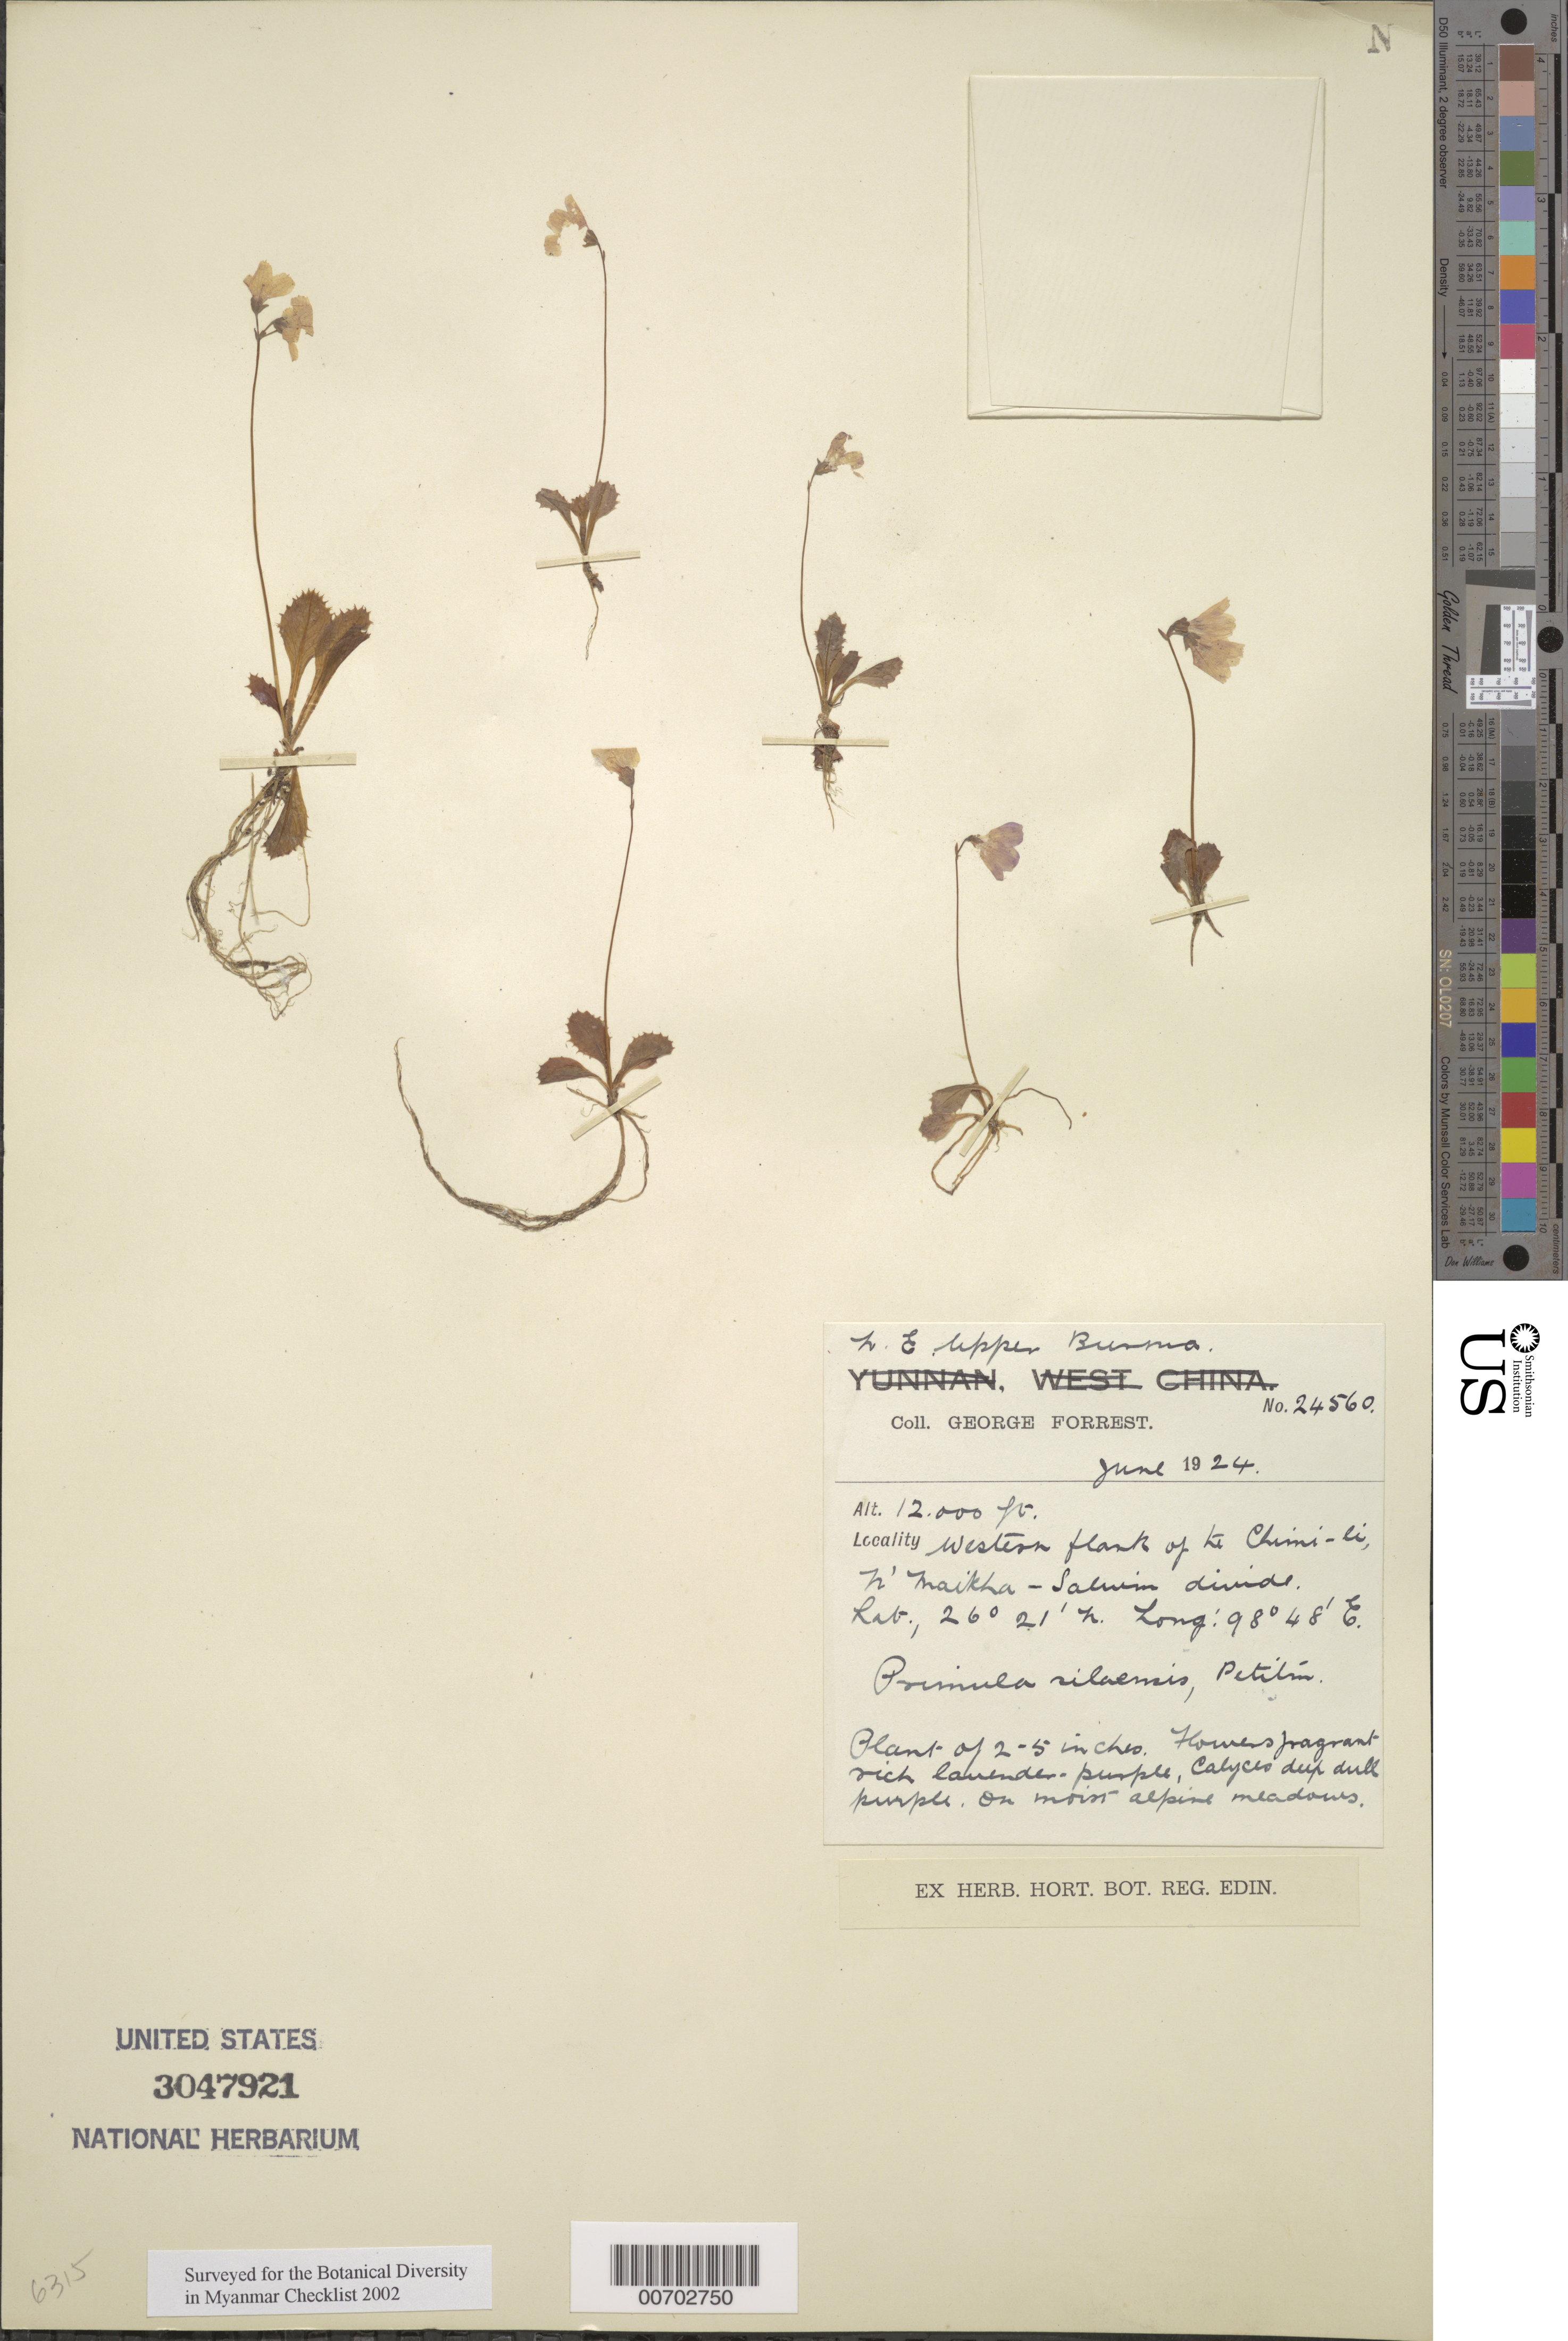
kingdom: Plantae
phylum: Tracheophyta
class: Magnoliopsida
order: Ericales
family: Primulaceae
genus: Primula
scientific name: Primula silaensis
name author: Petitm.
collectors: G. Forrest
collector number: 24560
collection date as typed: Jun 1924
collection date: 1924-06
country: Myanmar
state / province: Kachin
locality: N'Maikha-Salwin Divide, W flank, Chimi-li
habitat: Moist alpine meadows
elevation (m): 3658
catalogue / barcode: US 3047921